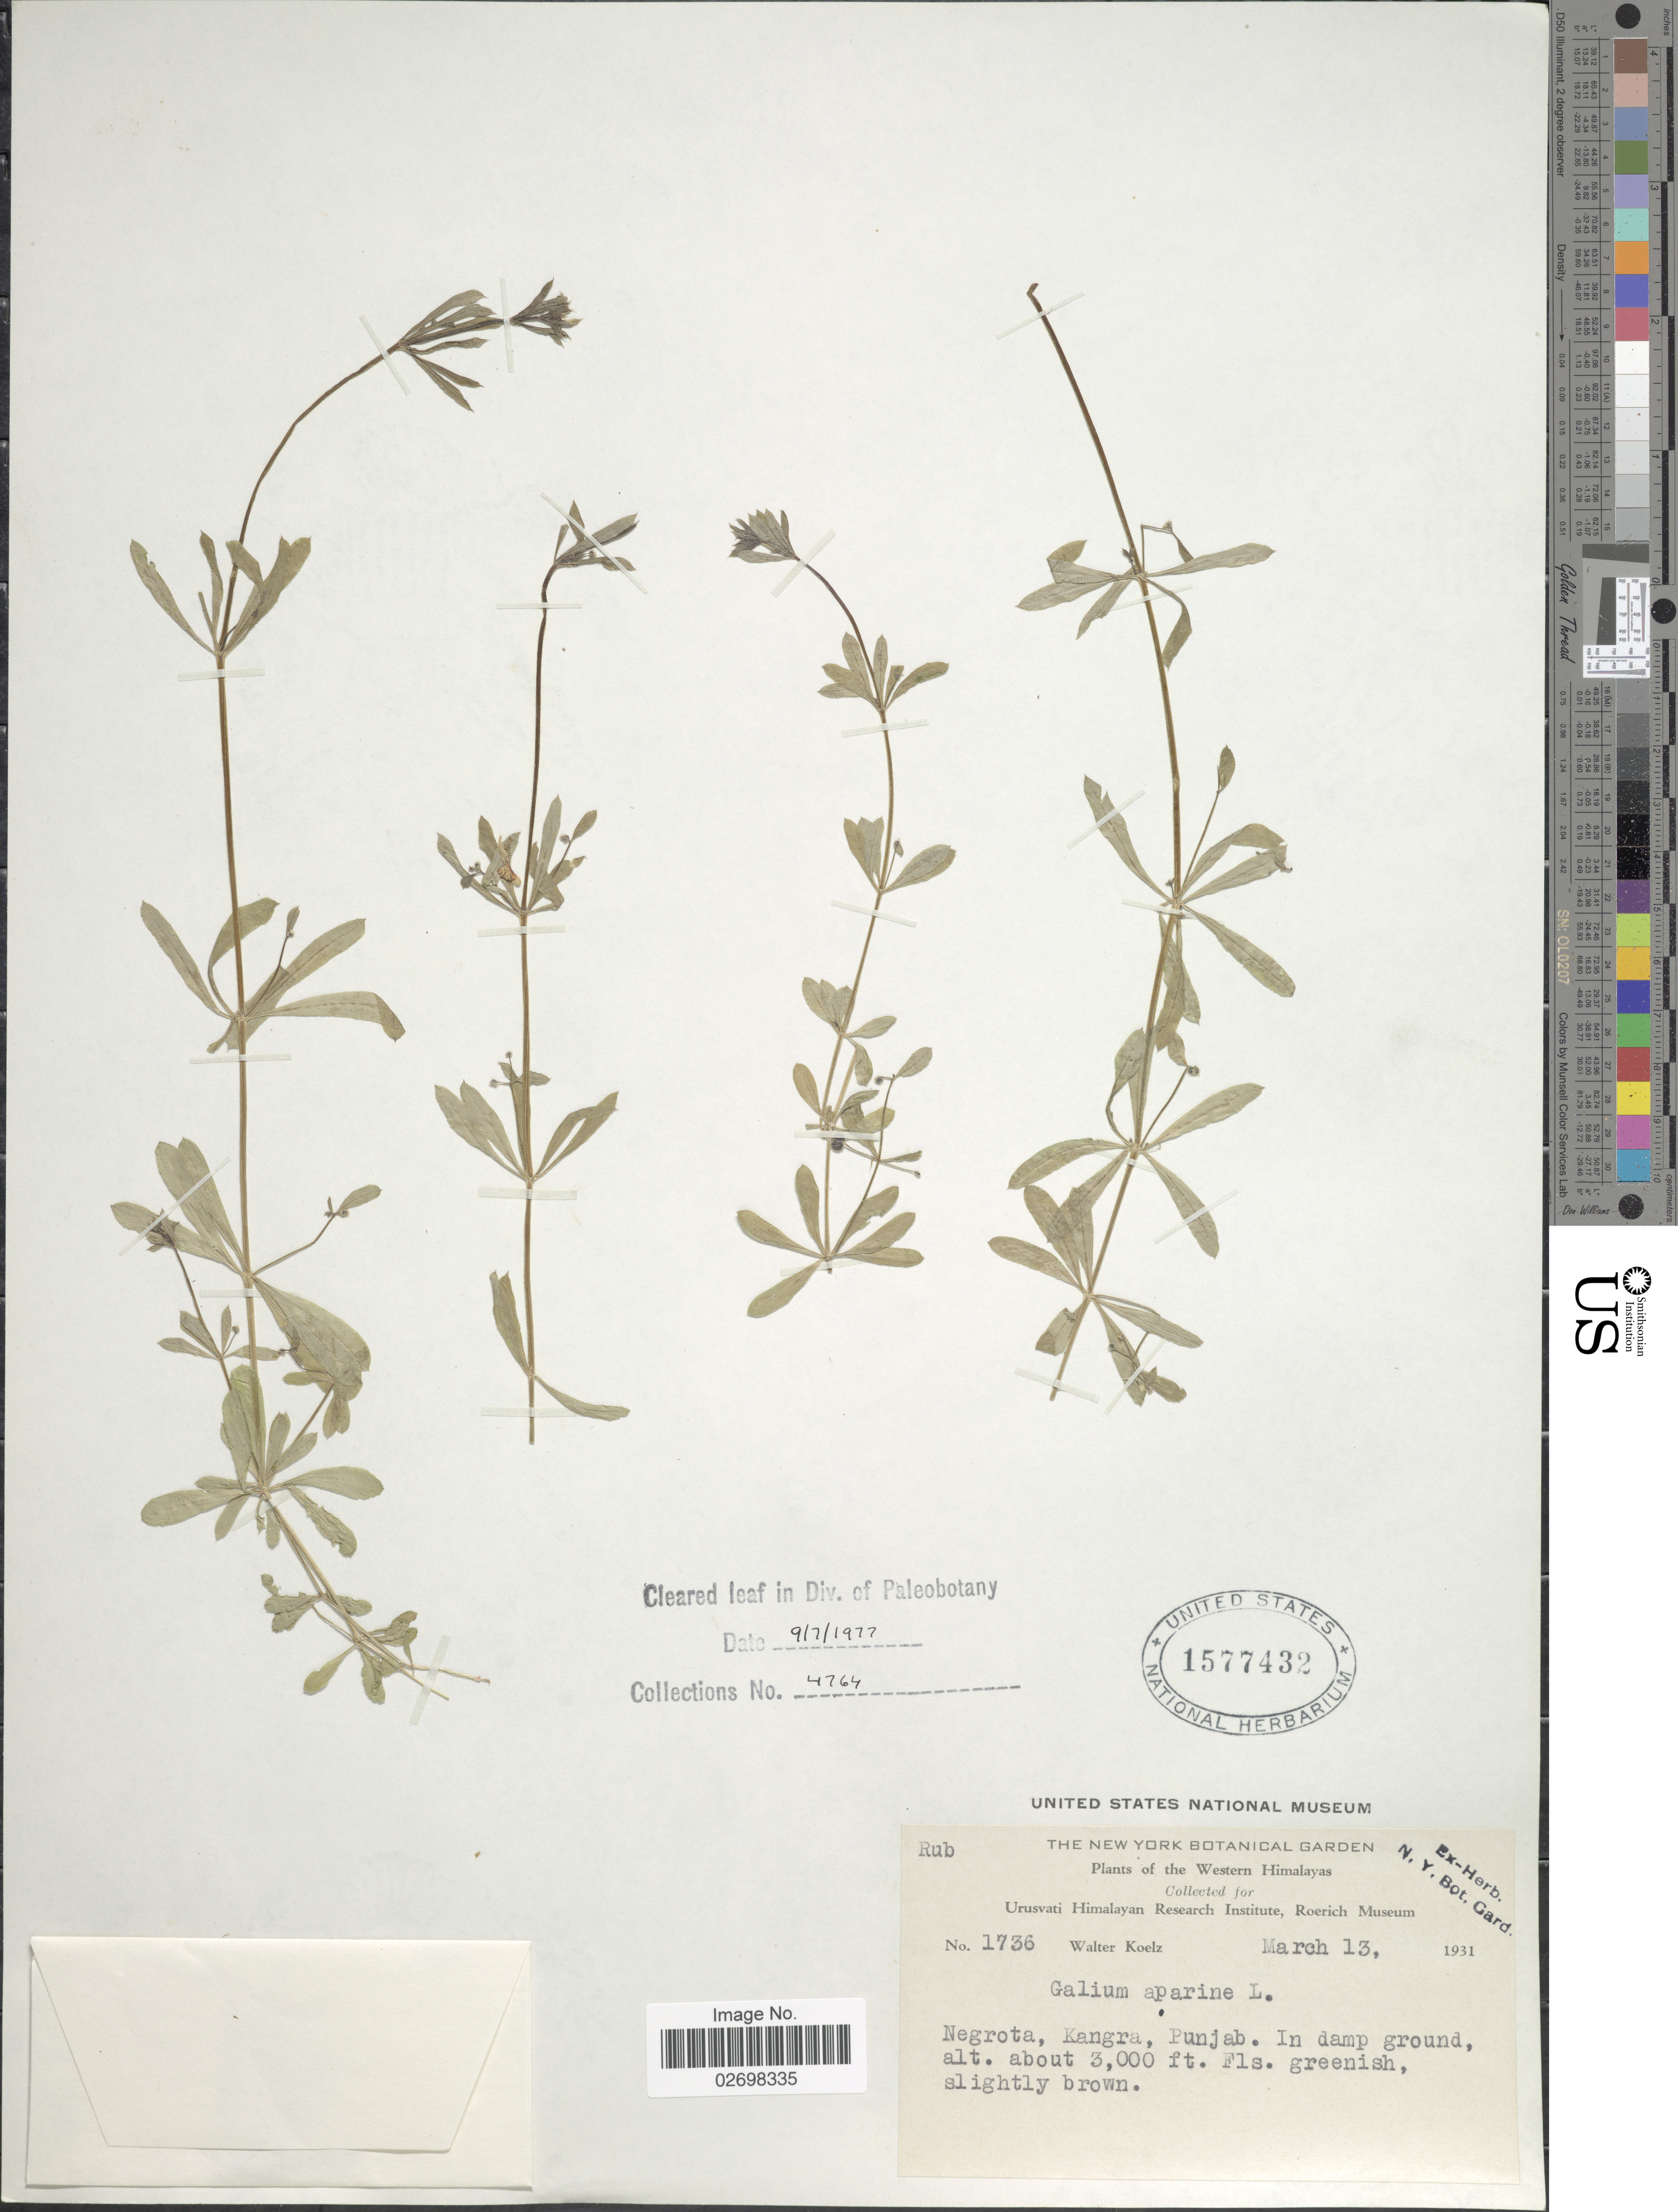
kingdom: Plantae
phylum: Tracheophyta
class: Magnoliopsida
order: Gentianales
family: Rubiaceae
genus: Galium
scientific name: Galium aparine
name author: L.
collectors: W. N. Koelz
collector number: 1736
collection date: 1931-03-13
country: India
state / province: Punjab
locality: Western Himalaya, Negrota, Kangra, In damp ground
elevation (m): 914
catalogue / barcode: US 1577432